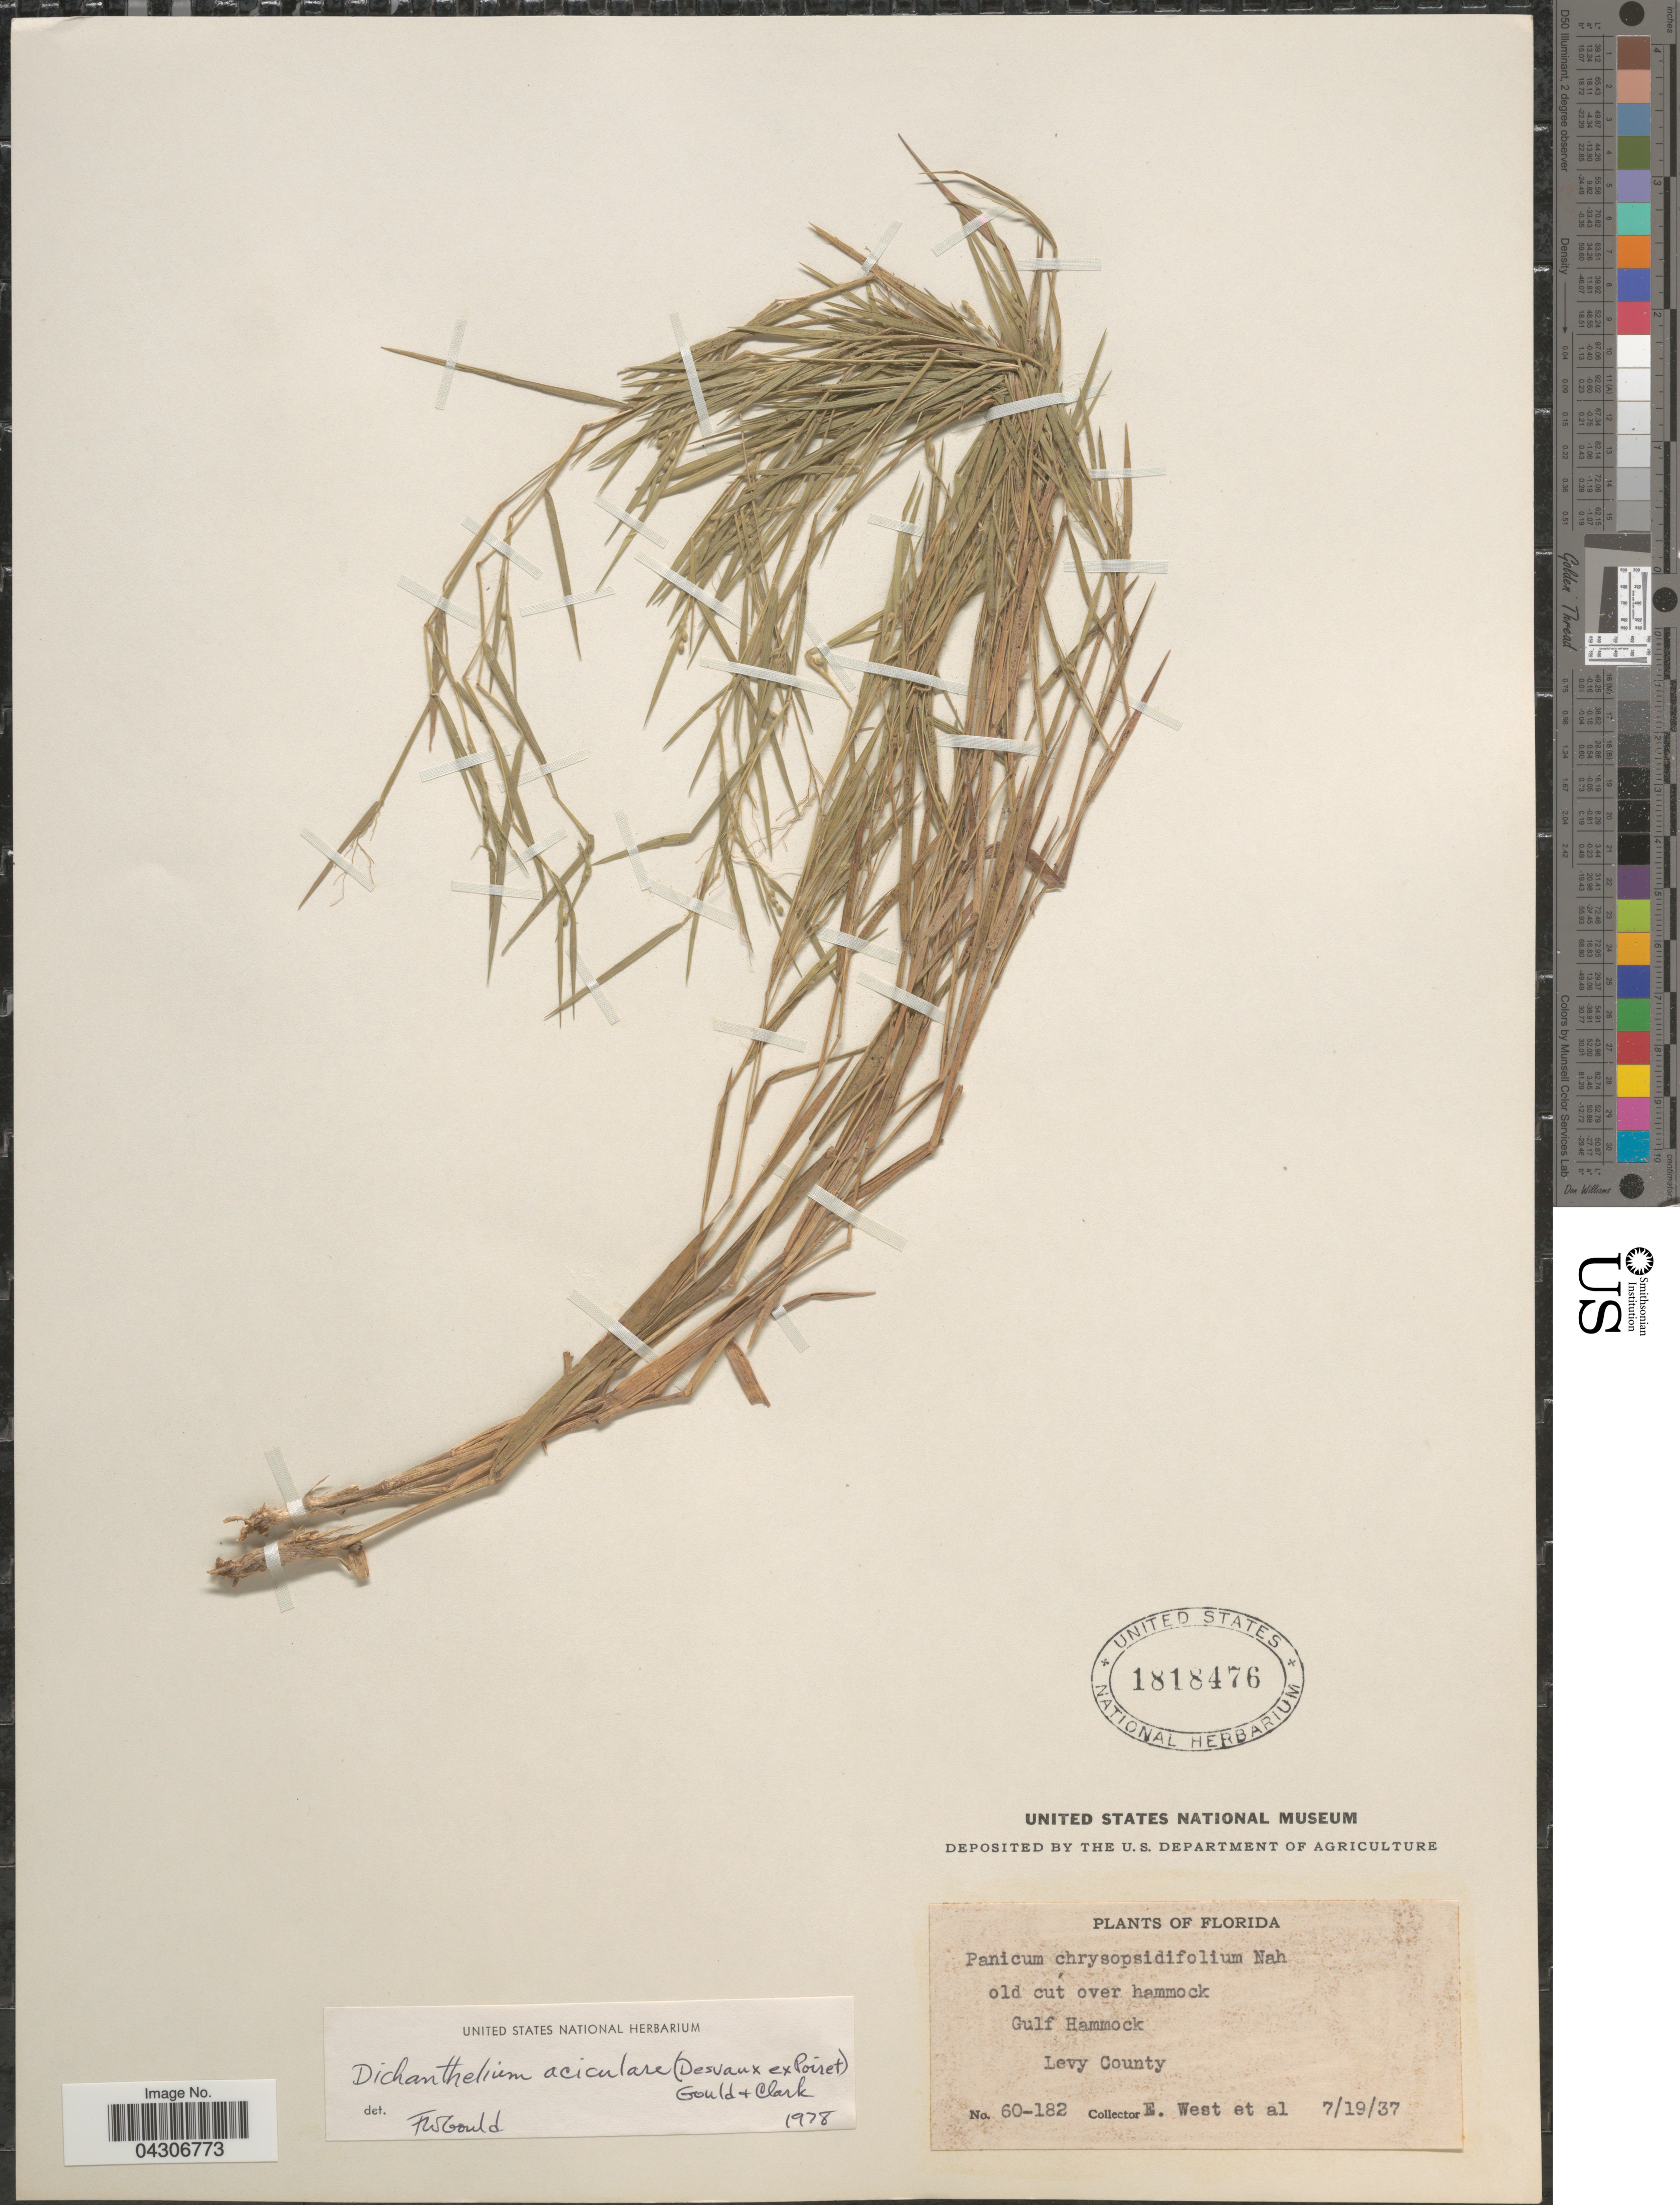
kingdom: Plantae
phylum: Tracheophyta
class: Liliopsida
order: Poales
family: Poaceae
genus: Dichanthelium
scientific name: Dichanthelium aciculare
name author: (Desv. ex Poir.) Gould & C.A. Clark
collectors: E. West & et al.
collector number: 60-182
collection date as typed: Transcribed d/m/y: 19/7/37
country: United States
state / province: Florida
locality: Gulf Hammock. Levy County.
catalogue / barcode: US 1818476